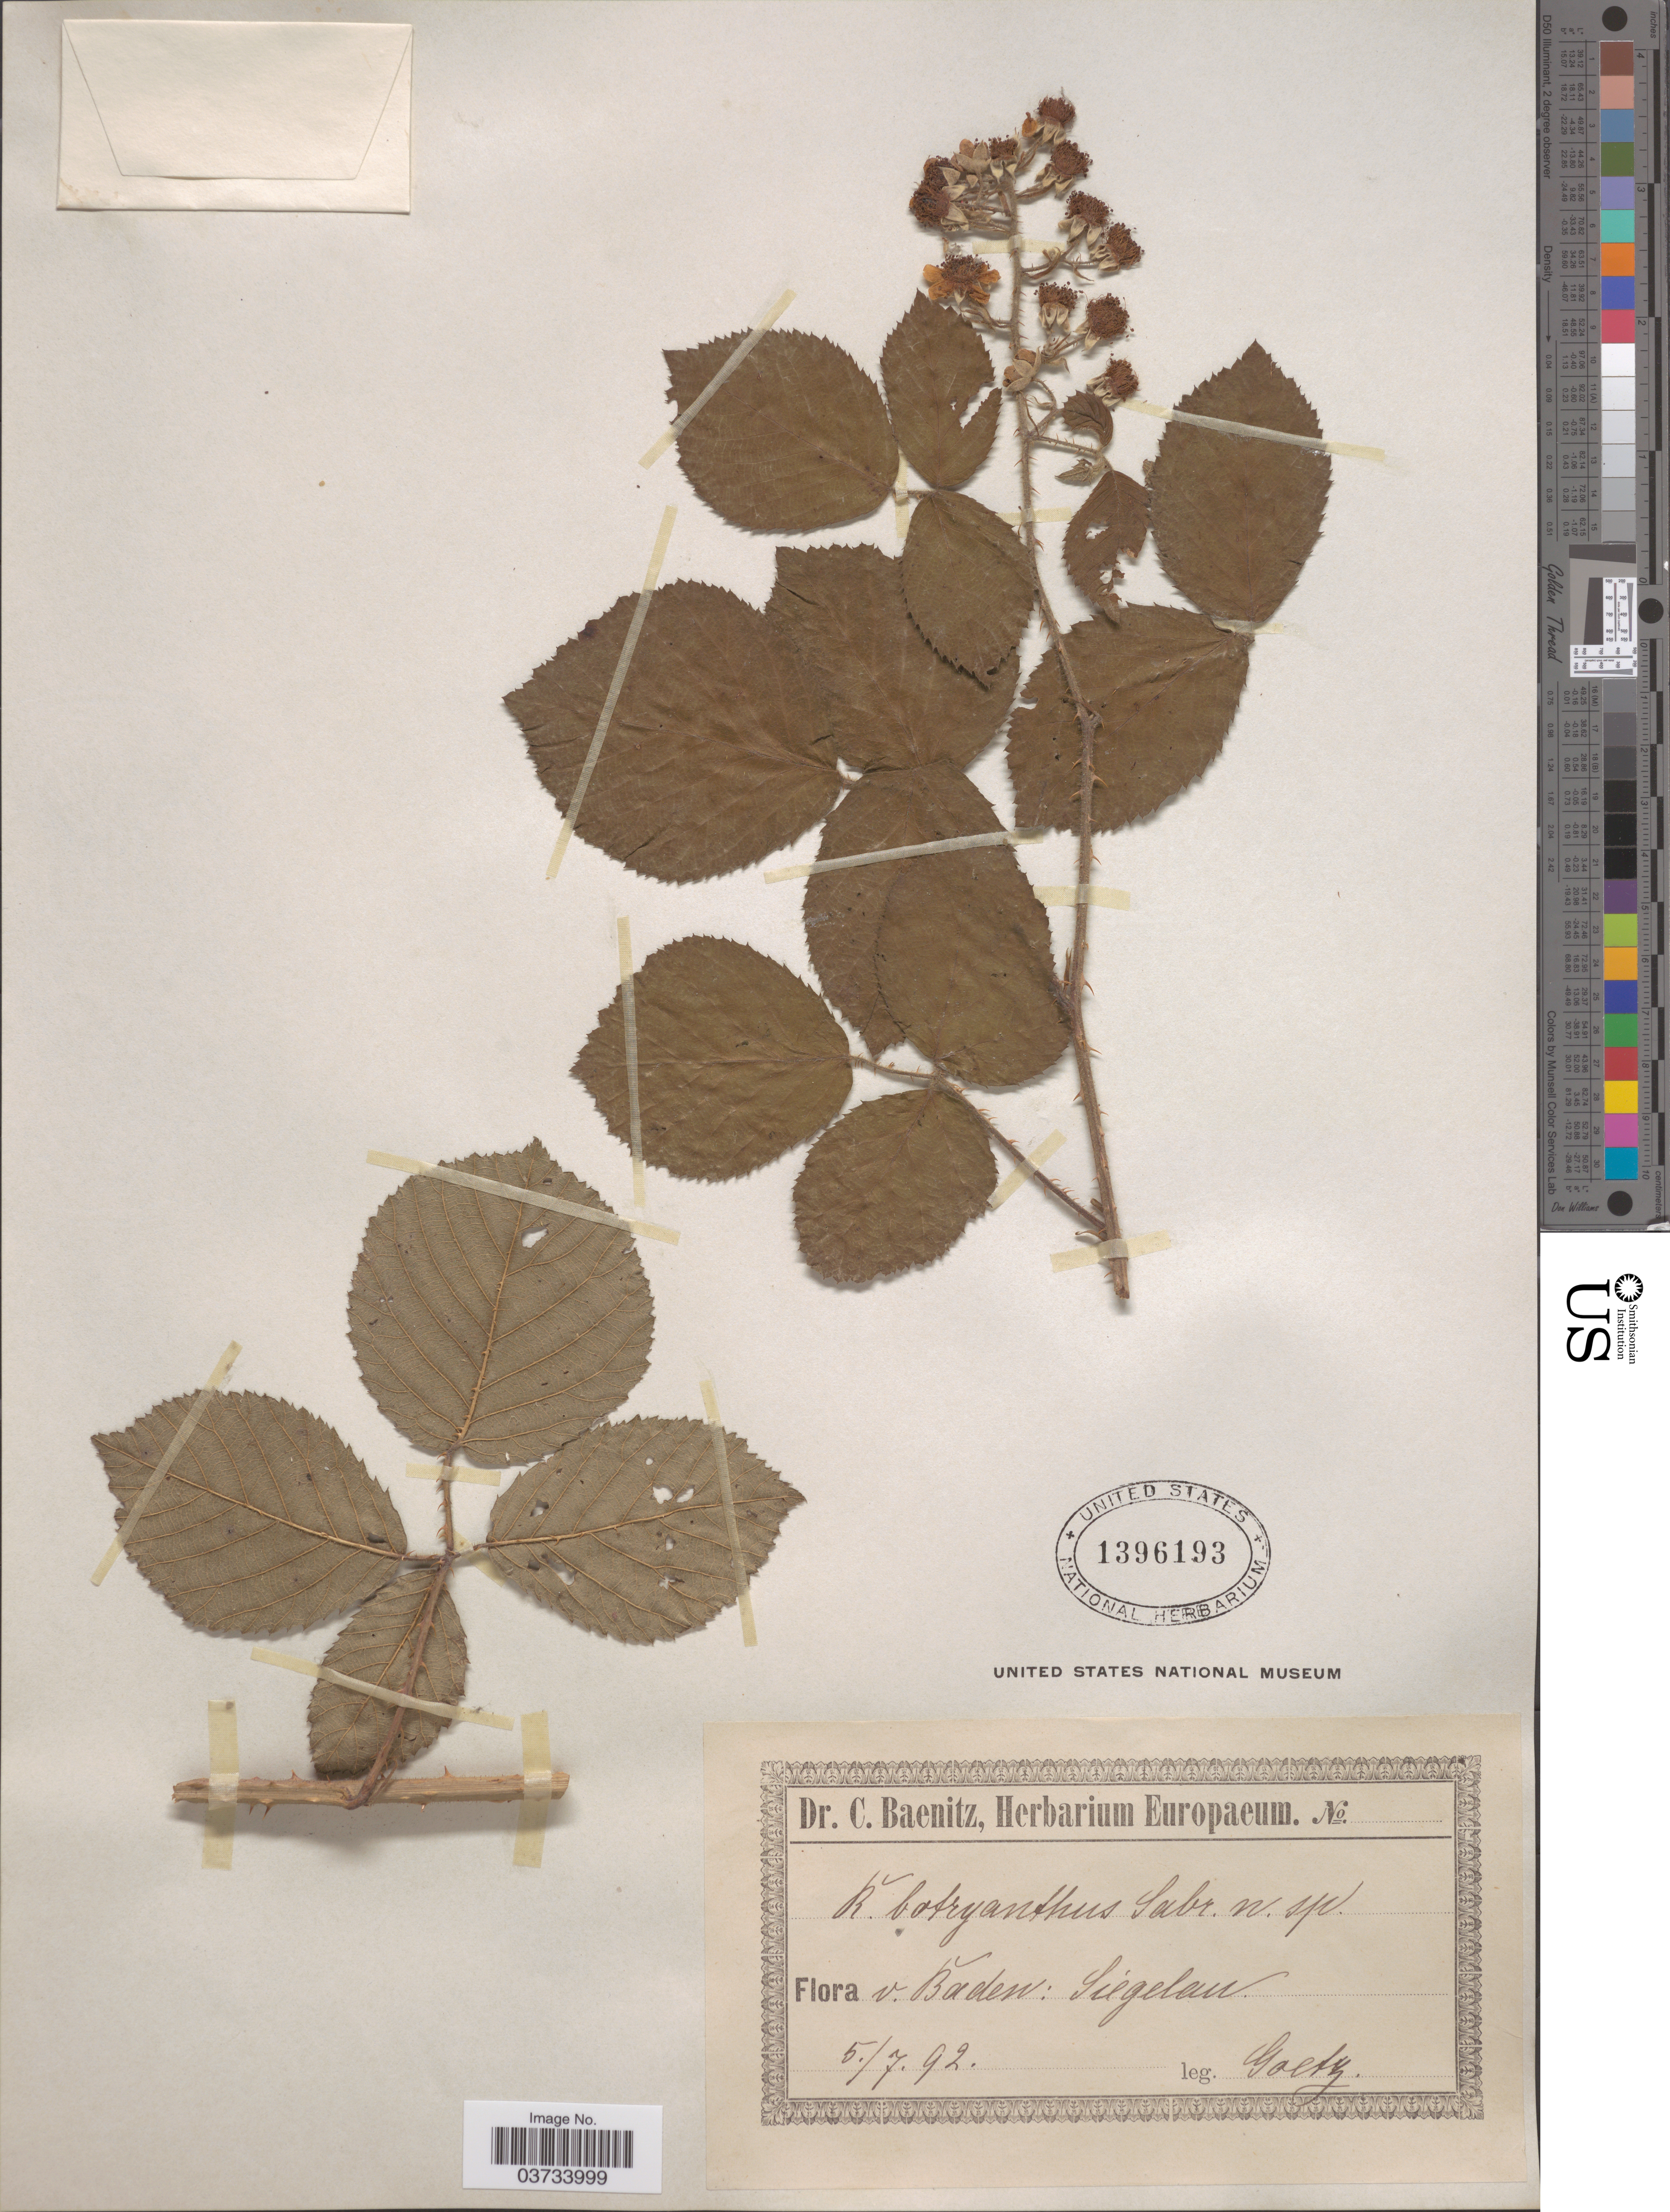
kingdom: Plantae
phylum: Tracheophyta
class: Magnoliopsida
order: Rosales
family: Rosaceae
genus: Rubus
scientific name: Rubus botryanthus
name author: Sabr. ex Sudre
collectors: Goetz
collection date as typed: Transcribed d/m/y: 5/7/92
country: Germany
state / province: Baden-Württemberg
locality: Băden: Siegelau.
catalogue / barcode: US 1396193